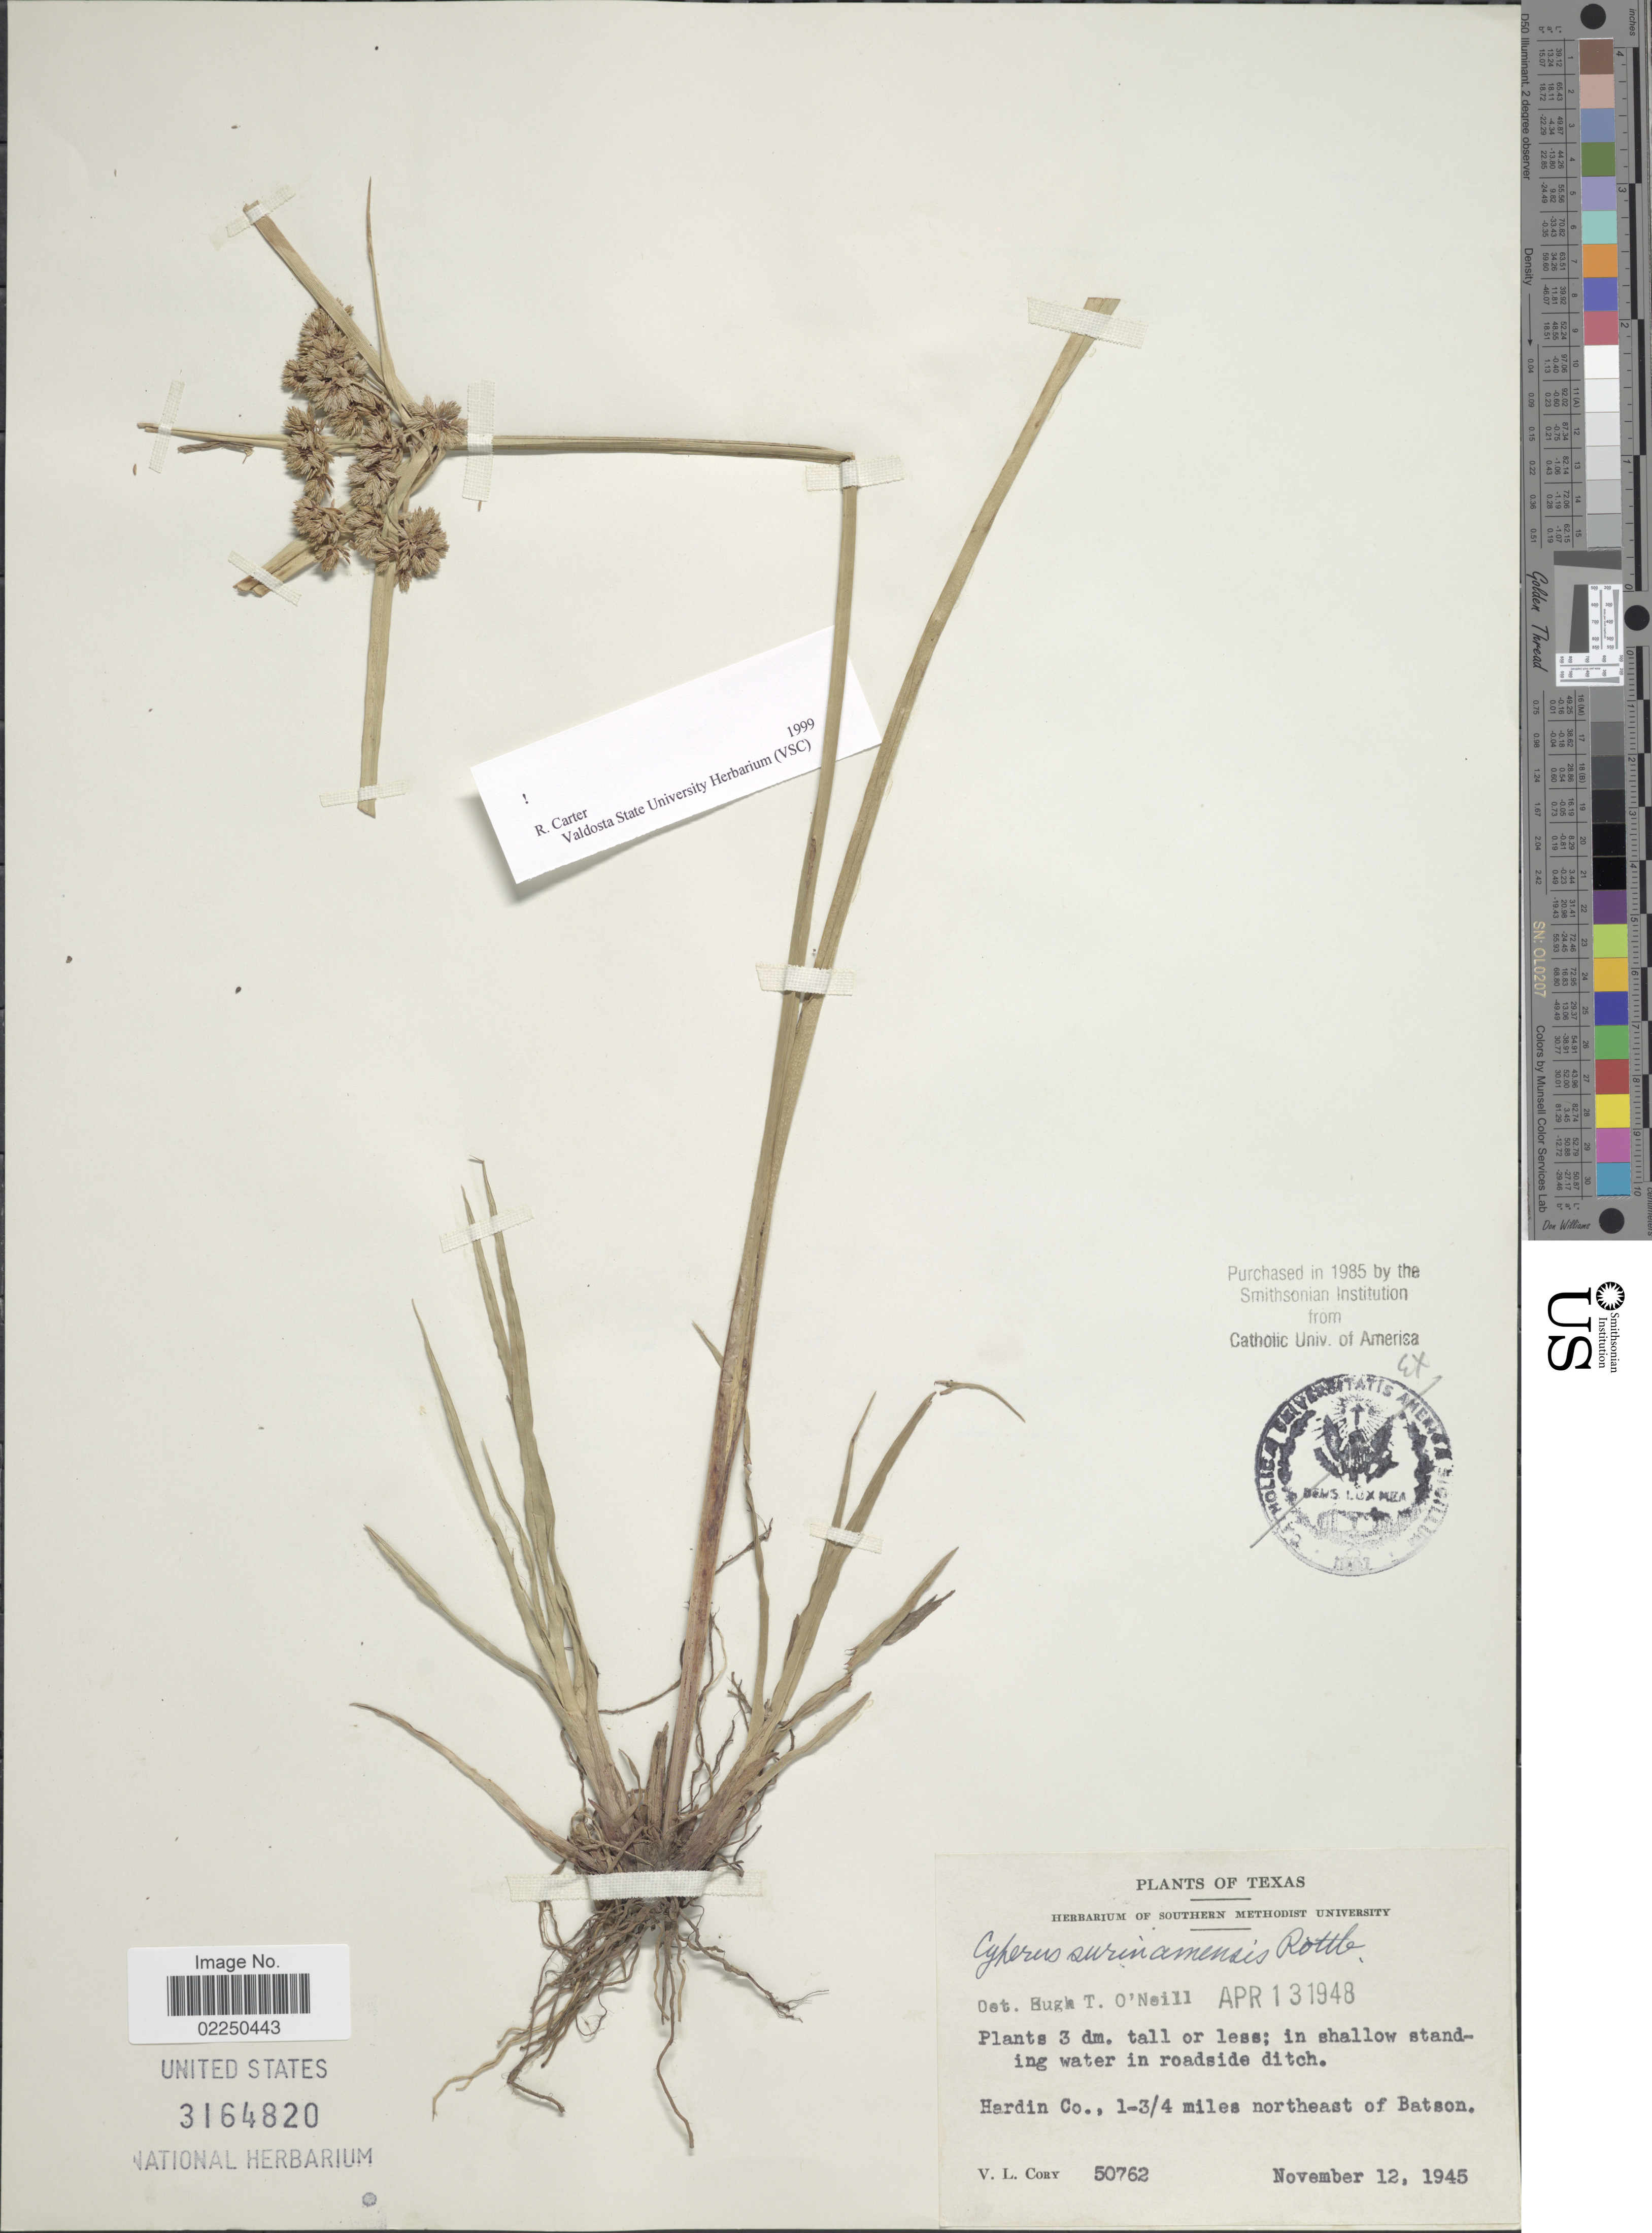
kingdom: Plantae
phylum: Tracheophyta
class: Liliopsida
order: Poales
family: Cyperaceae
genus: Cyperus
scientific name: Cyperus surinamensis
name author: Rottb.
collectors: V. Cory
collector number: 50762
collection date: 1945-12-12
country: United States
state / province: Texas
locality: In shallow standing water in roadside ditch, Hardin Co., 1-3/4 miles northeast of Batson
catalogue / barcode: US 3164820